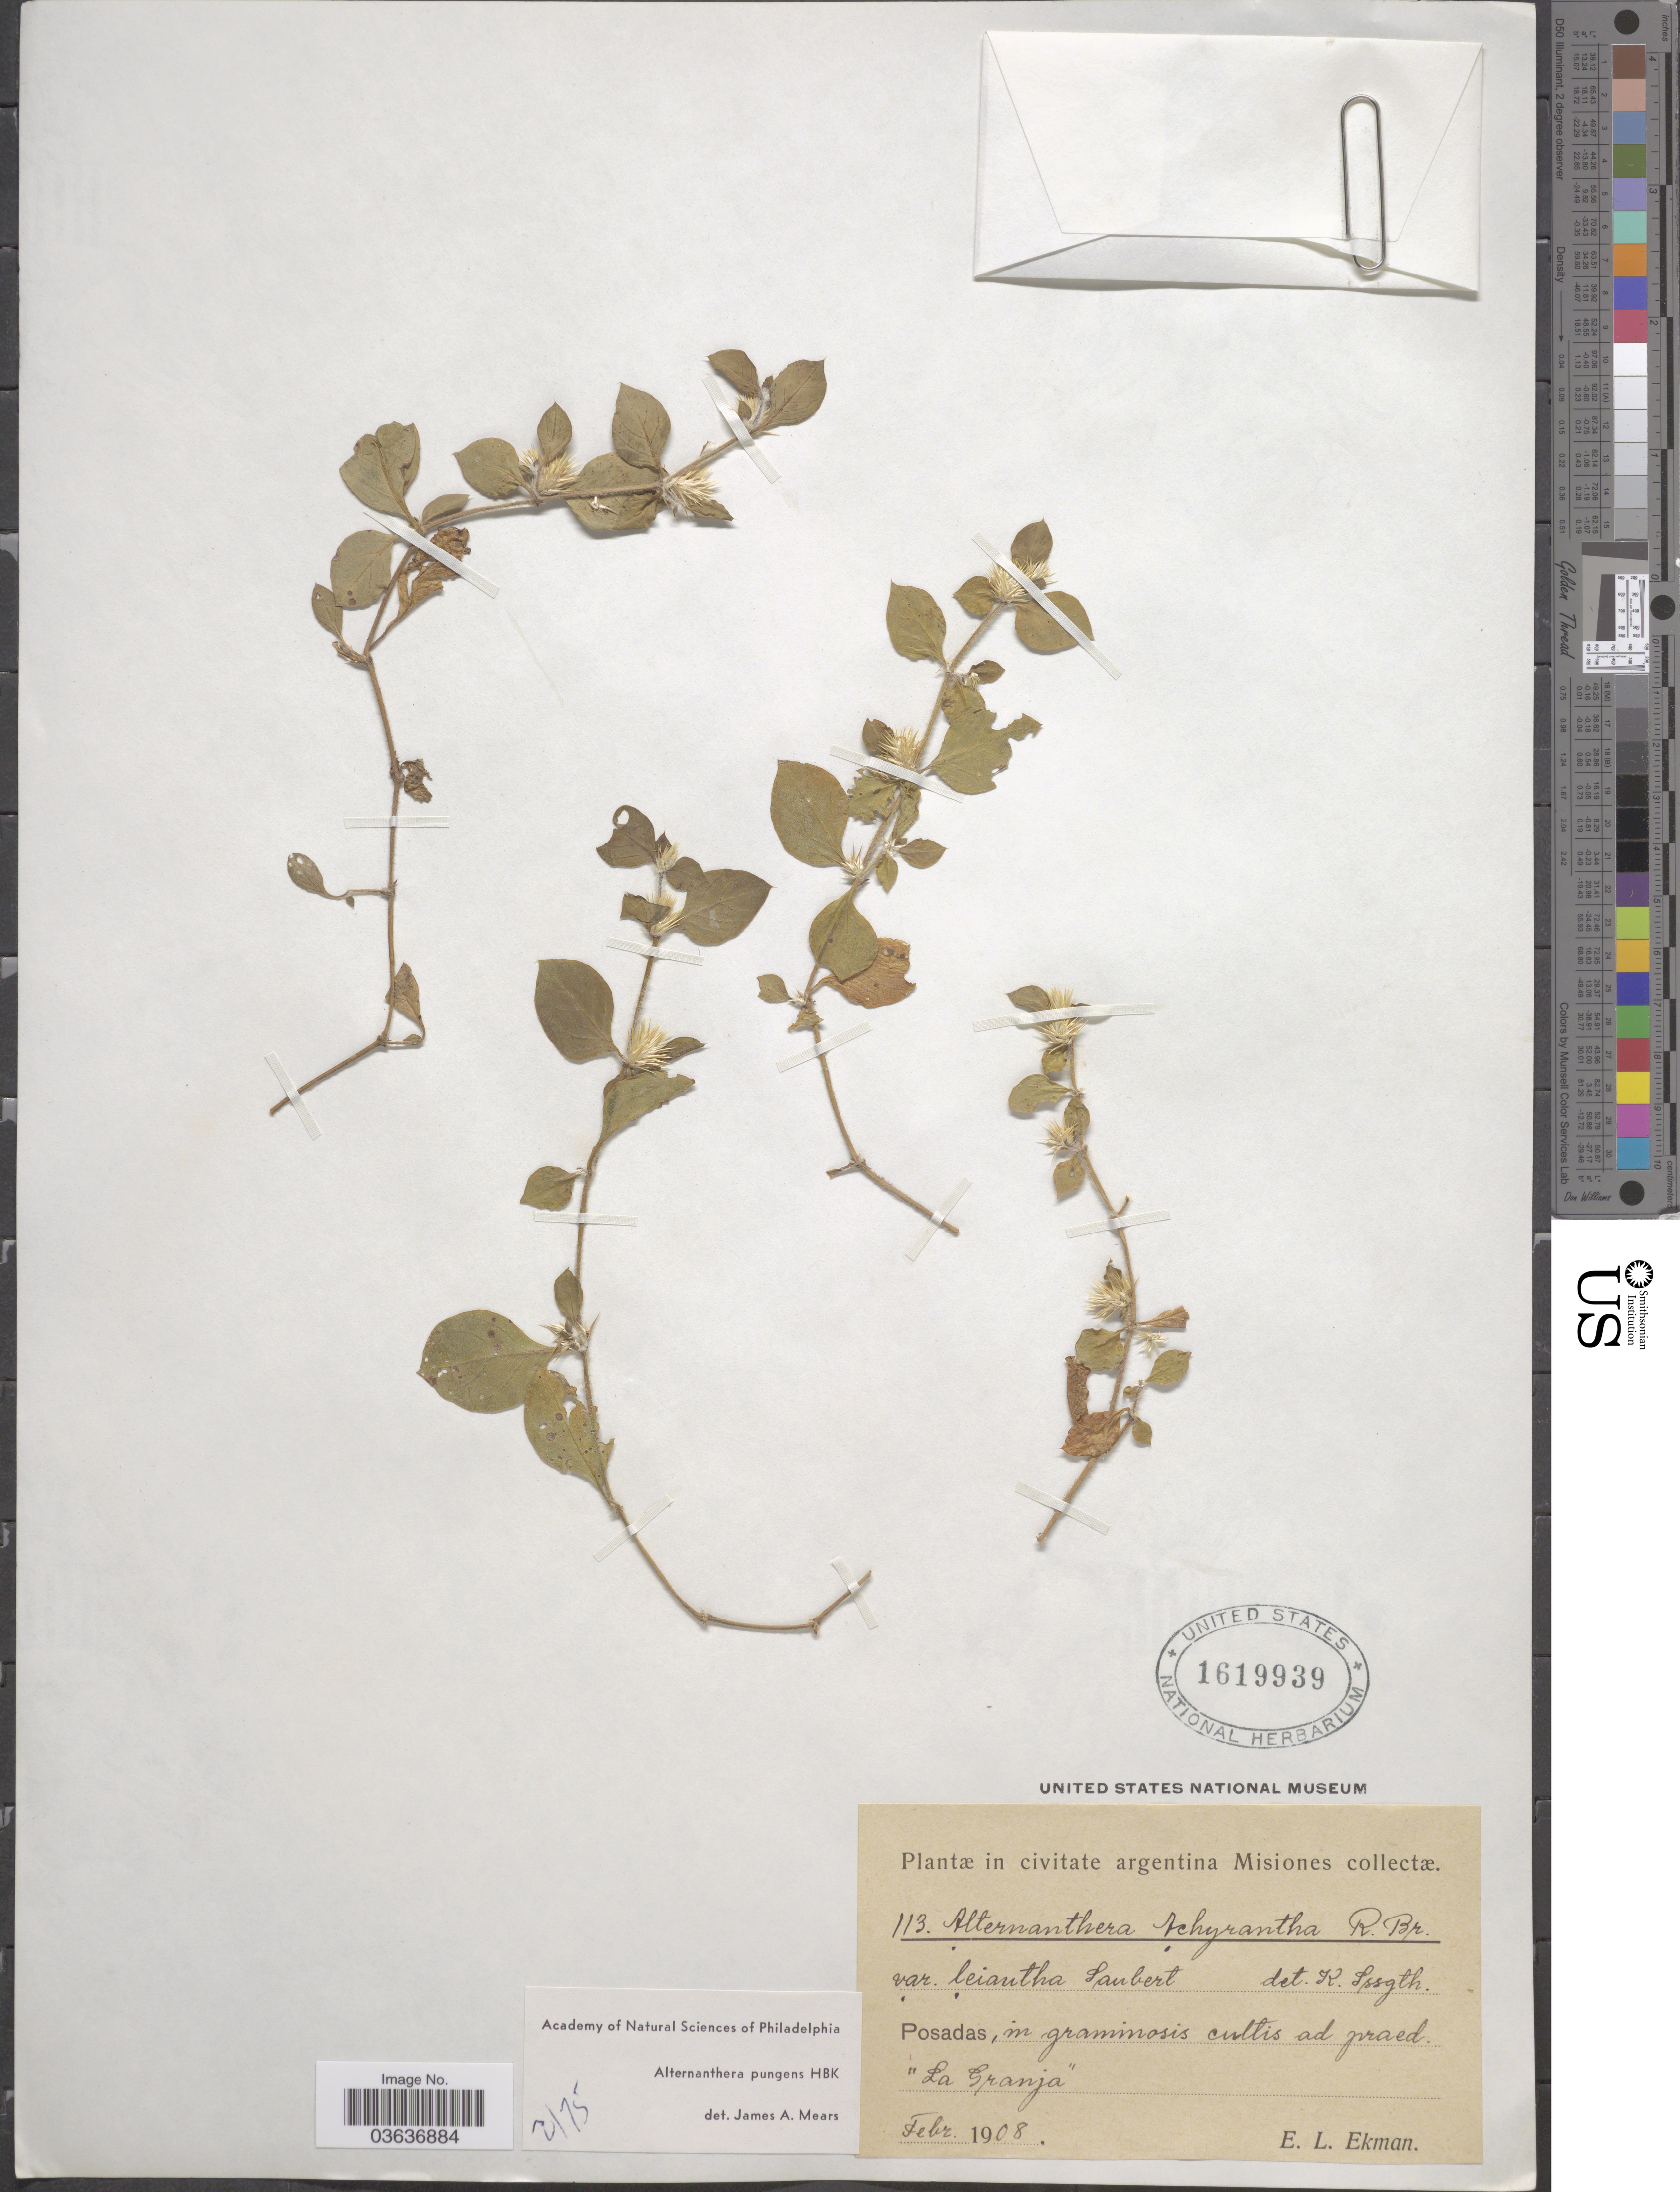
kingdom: Plantae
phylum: Tracheophyta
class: Magnoliopsida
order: Caryophyllales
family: Amaranthaceae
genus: Alternanthera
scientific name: Alternanthera pungens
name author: Kunth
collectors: E. L. Ekman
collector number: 113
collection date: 1908-02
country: Argentina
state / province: Misiones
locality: Posadas, in graminosis cultis ad praed. "La Granja".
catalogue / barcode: US 1619939